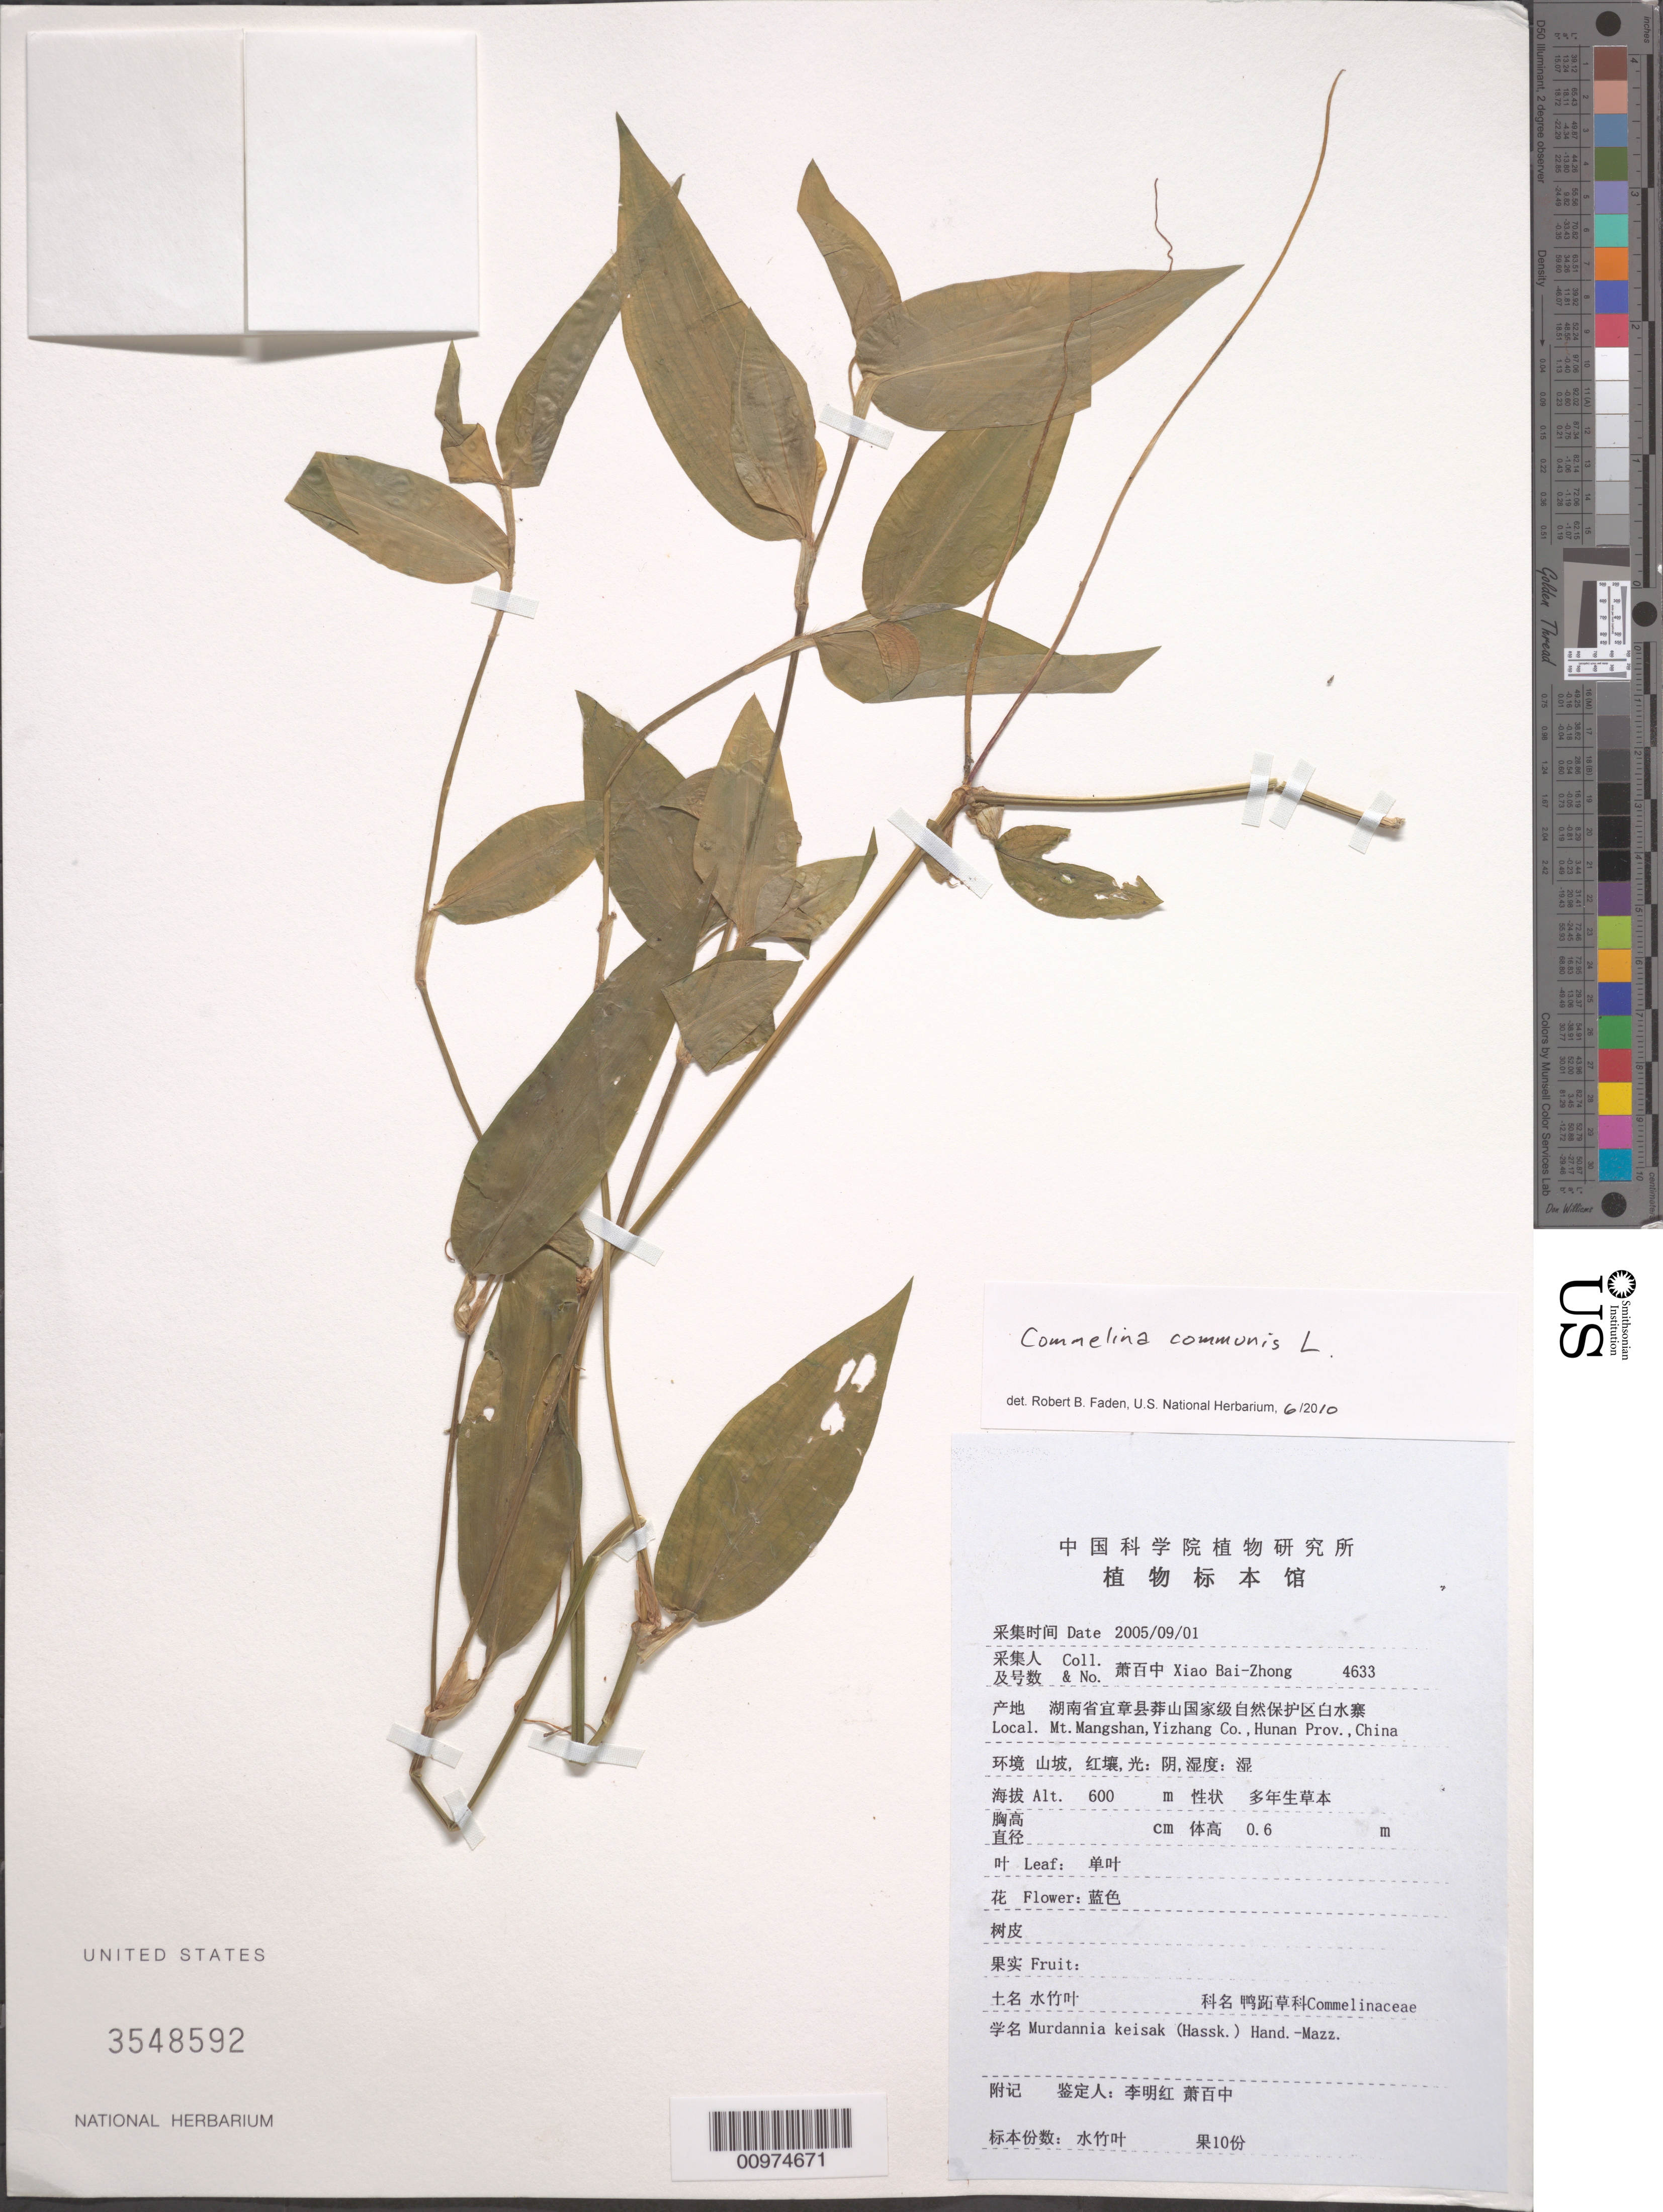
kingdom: Plantae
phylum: Tracheophyta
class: Liliopsida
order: Commelinales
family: Commelinaceae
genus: Commelina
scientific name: Commelina communis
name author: L.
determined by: Faden, Robert B., (US), Smithsonian Institution - National Museum of Natural History (UNITED STATES)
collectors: B. Z. Xiao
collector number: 4633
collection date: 2005-09-01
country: China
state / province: Hunan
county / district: Yizhang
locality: Mt. Mangshan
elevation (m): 600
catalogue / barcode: US 3548592